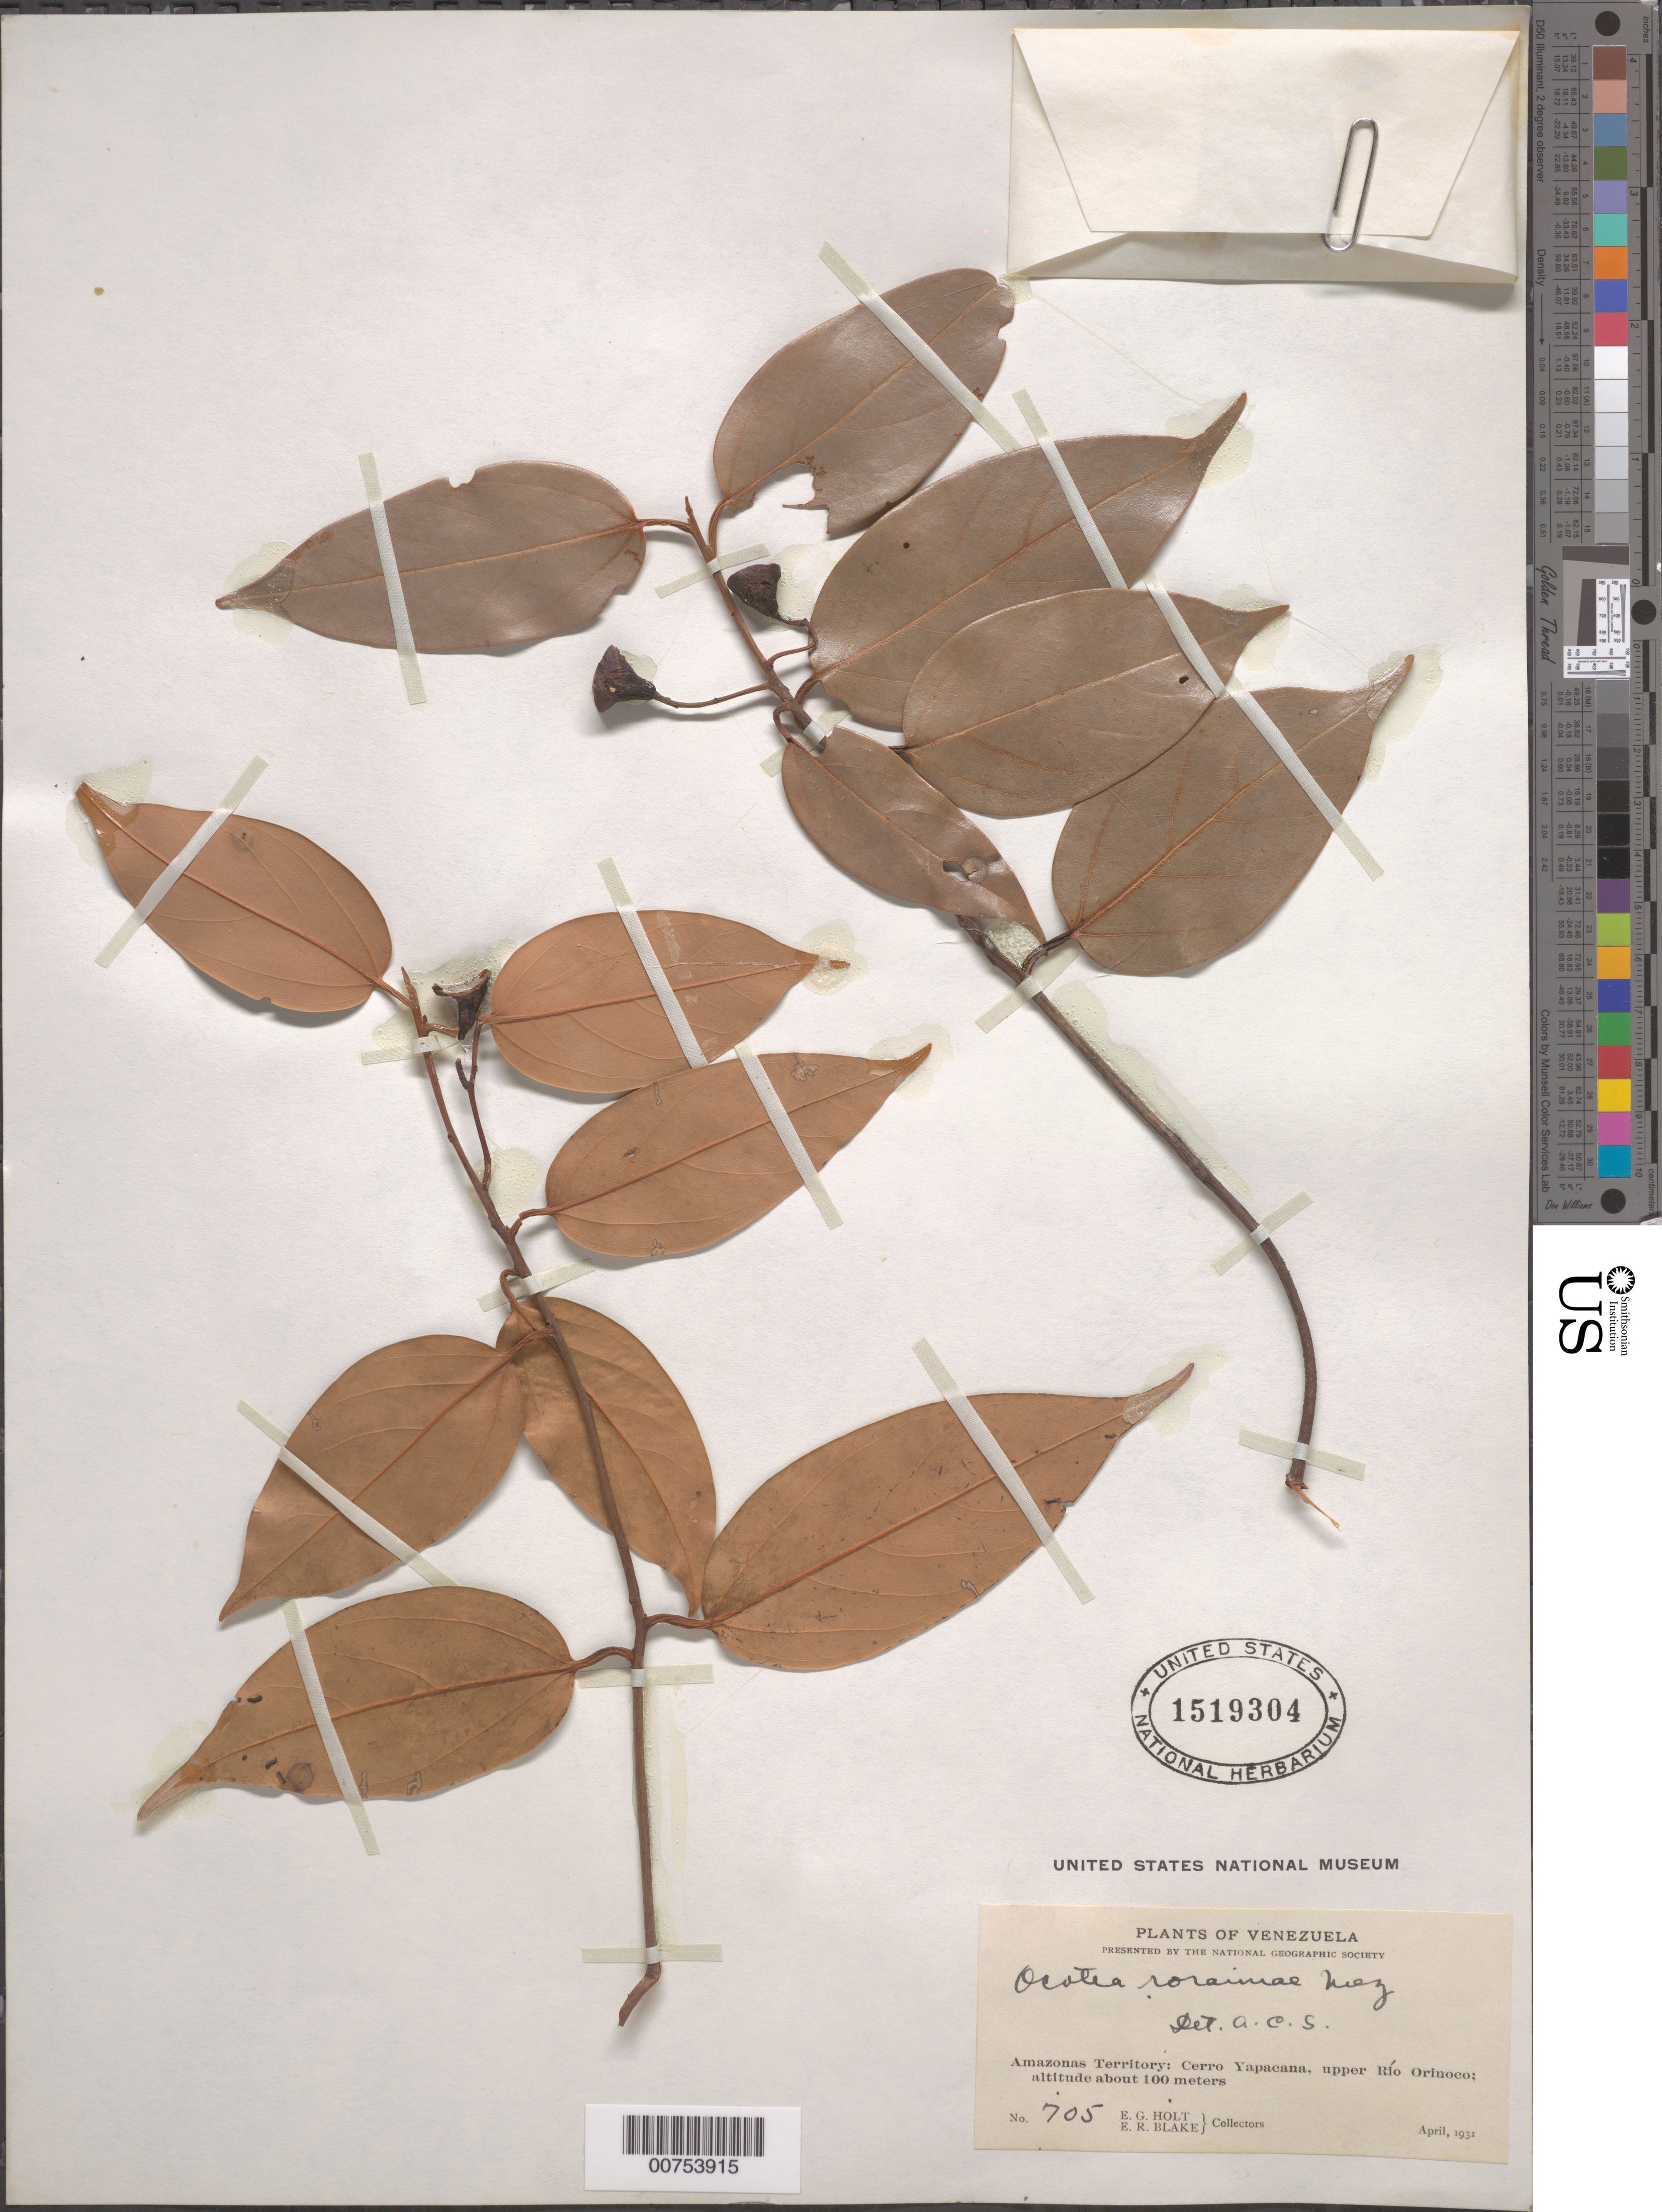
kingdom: Plantae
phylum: Tracheophyta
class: Magnoliopsida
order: Laurales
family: Lauraceae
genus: Ocotea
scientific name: Ocotea roraimae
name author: Mez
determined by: Smith, A. C.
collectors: E. Holt & E. R. Blake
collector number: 705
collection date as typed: Apr-31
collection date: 1931-04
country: Venezuela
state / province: Amazonas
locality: Cerro Yapacána, upper Río Orinoco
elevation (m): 100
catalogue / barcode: US 1519304